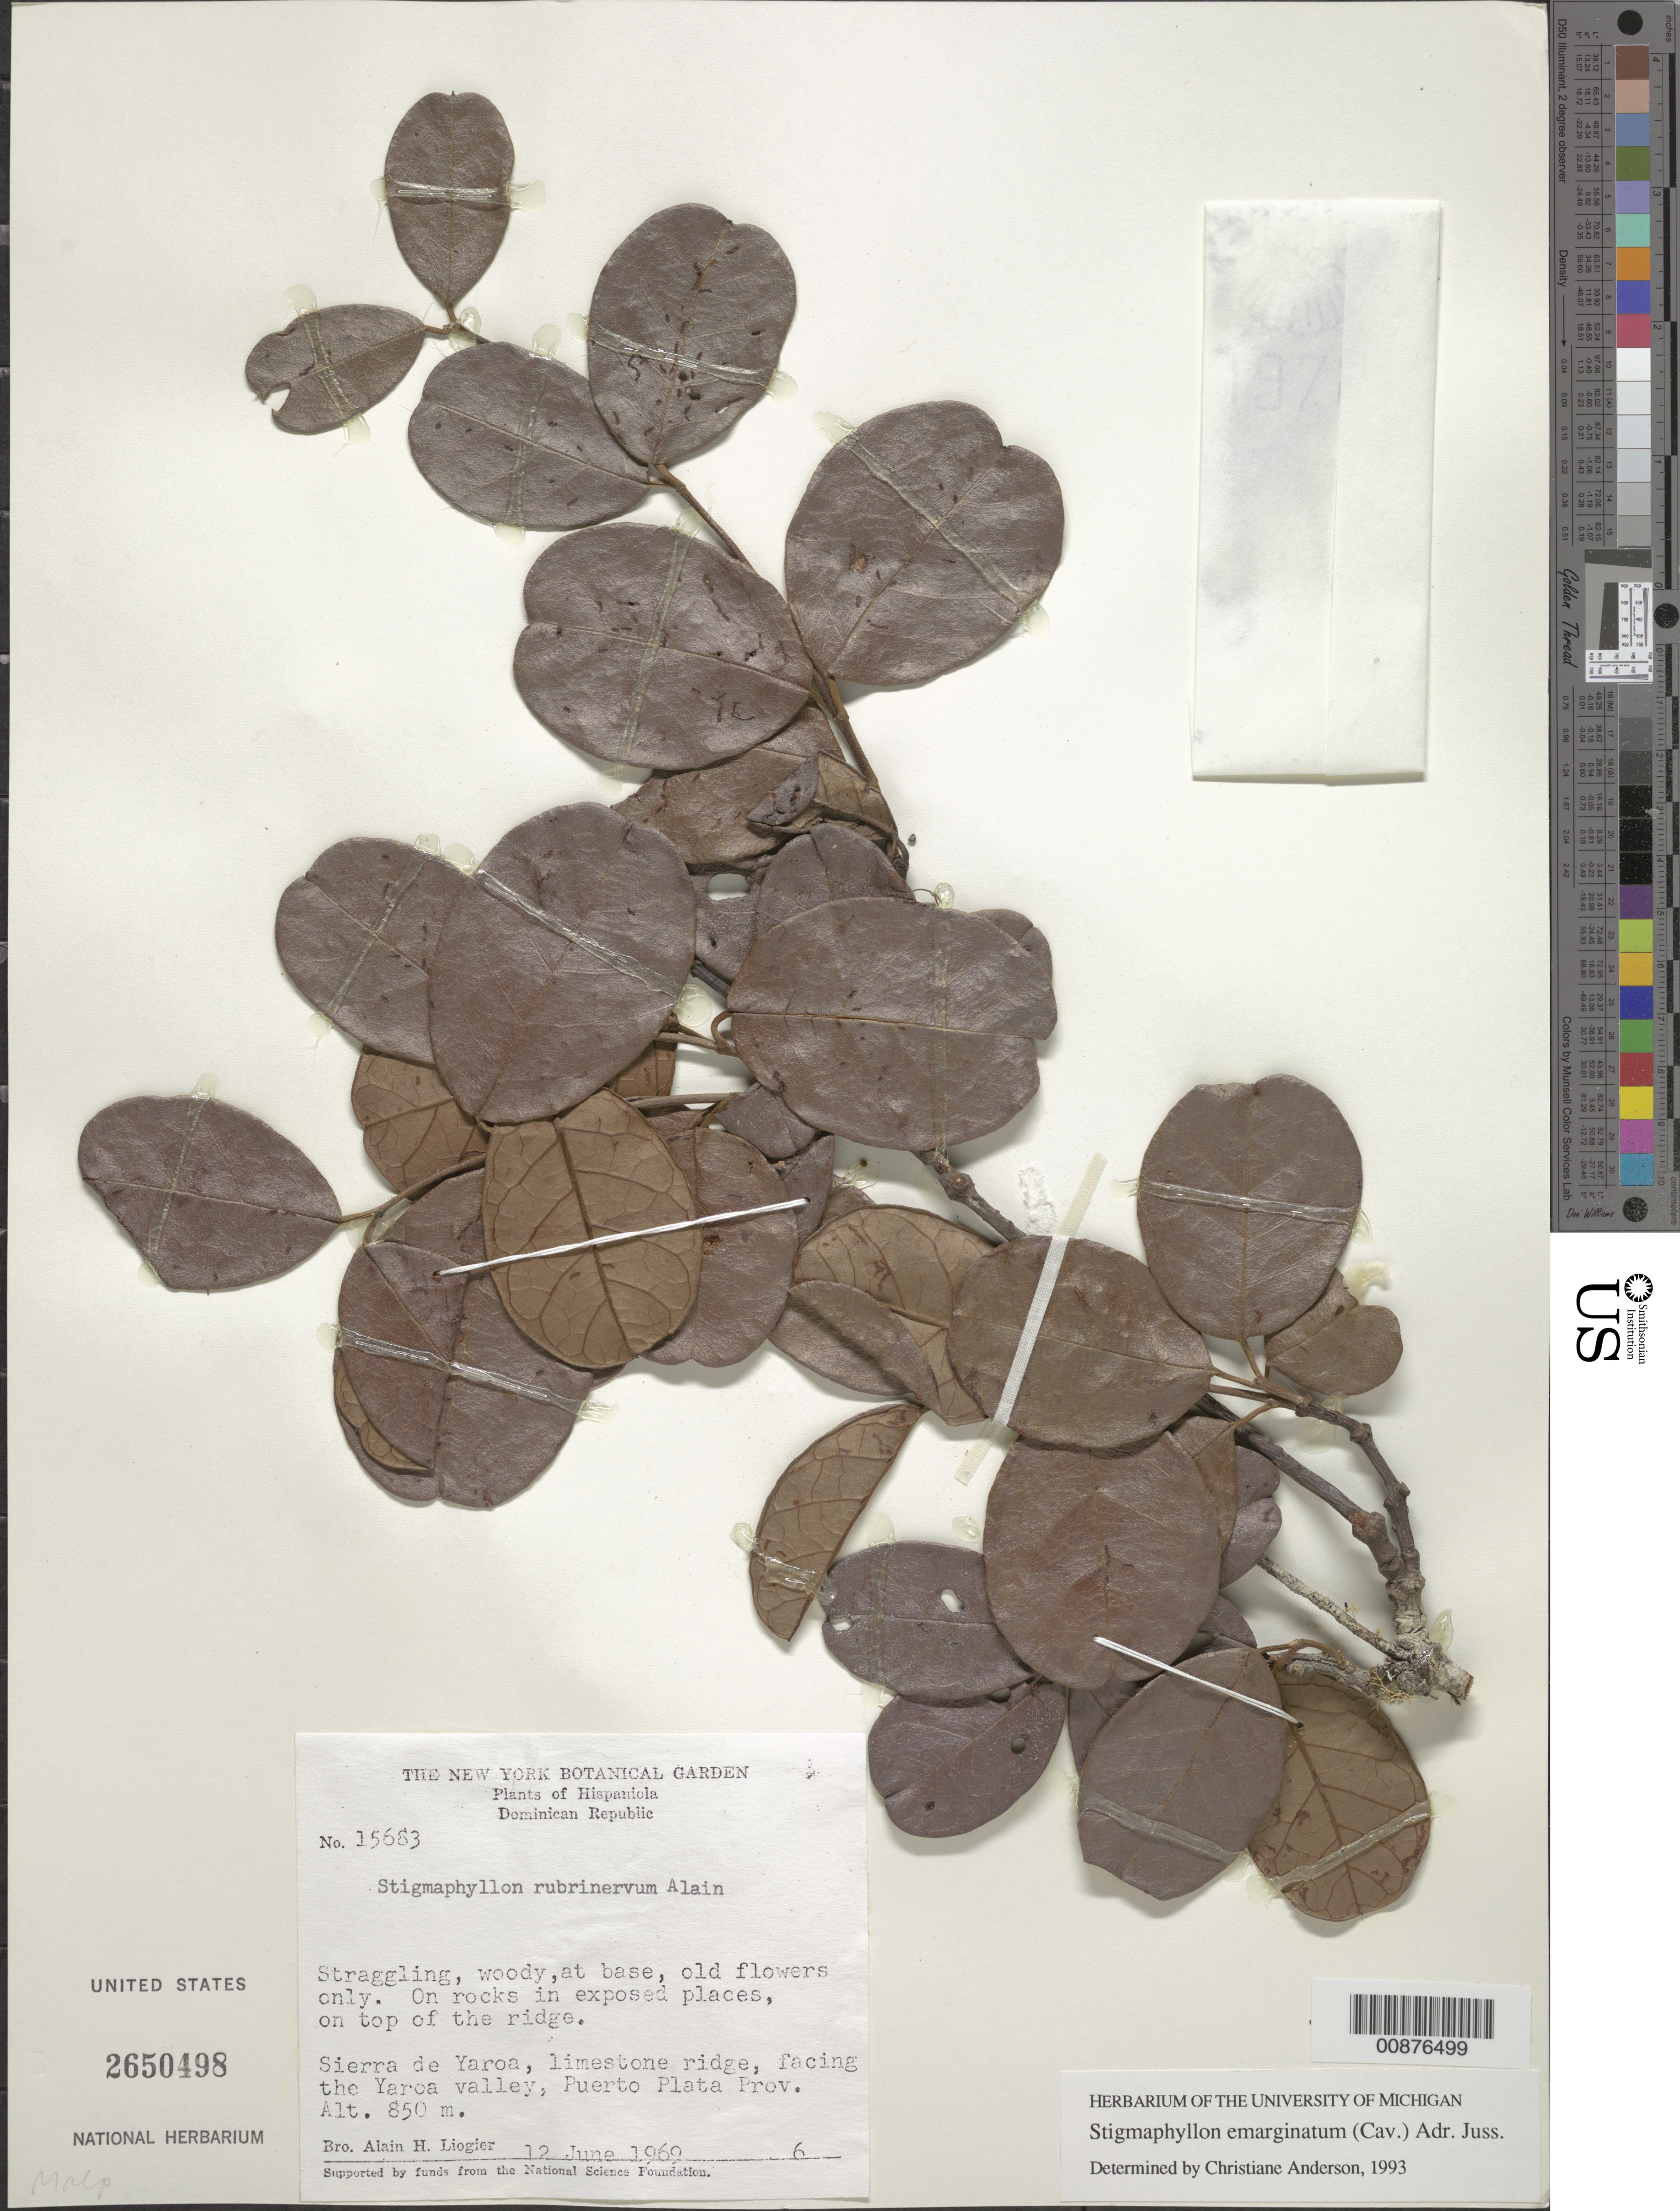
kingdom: Plantae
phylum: Tracheophyta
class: Magnoliopsida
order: Malpighiales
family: Malpighiaceae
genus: Stigmaphyllon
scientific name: Stigmaphyllon emarginatum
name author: (Cav.) A. Juss.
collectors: A. H. Liogier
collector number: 15683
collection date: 1969-06-12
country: Dominican Republic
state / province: Puerto Plata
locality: Hispaniola. Sierra de Yaroa, limestone ridge, facing the Yaroa valley.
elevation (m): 850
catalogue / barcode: US 2650498